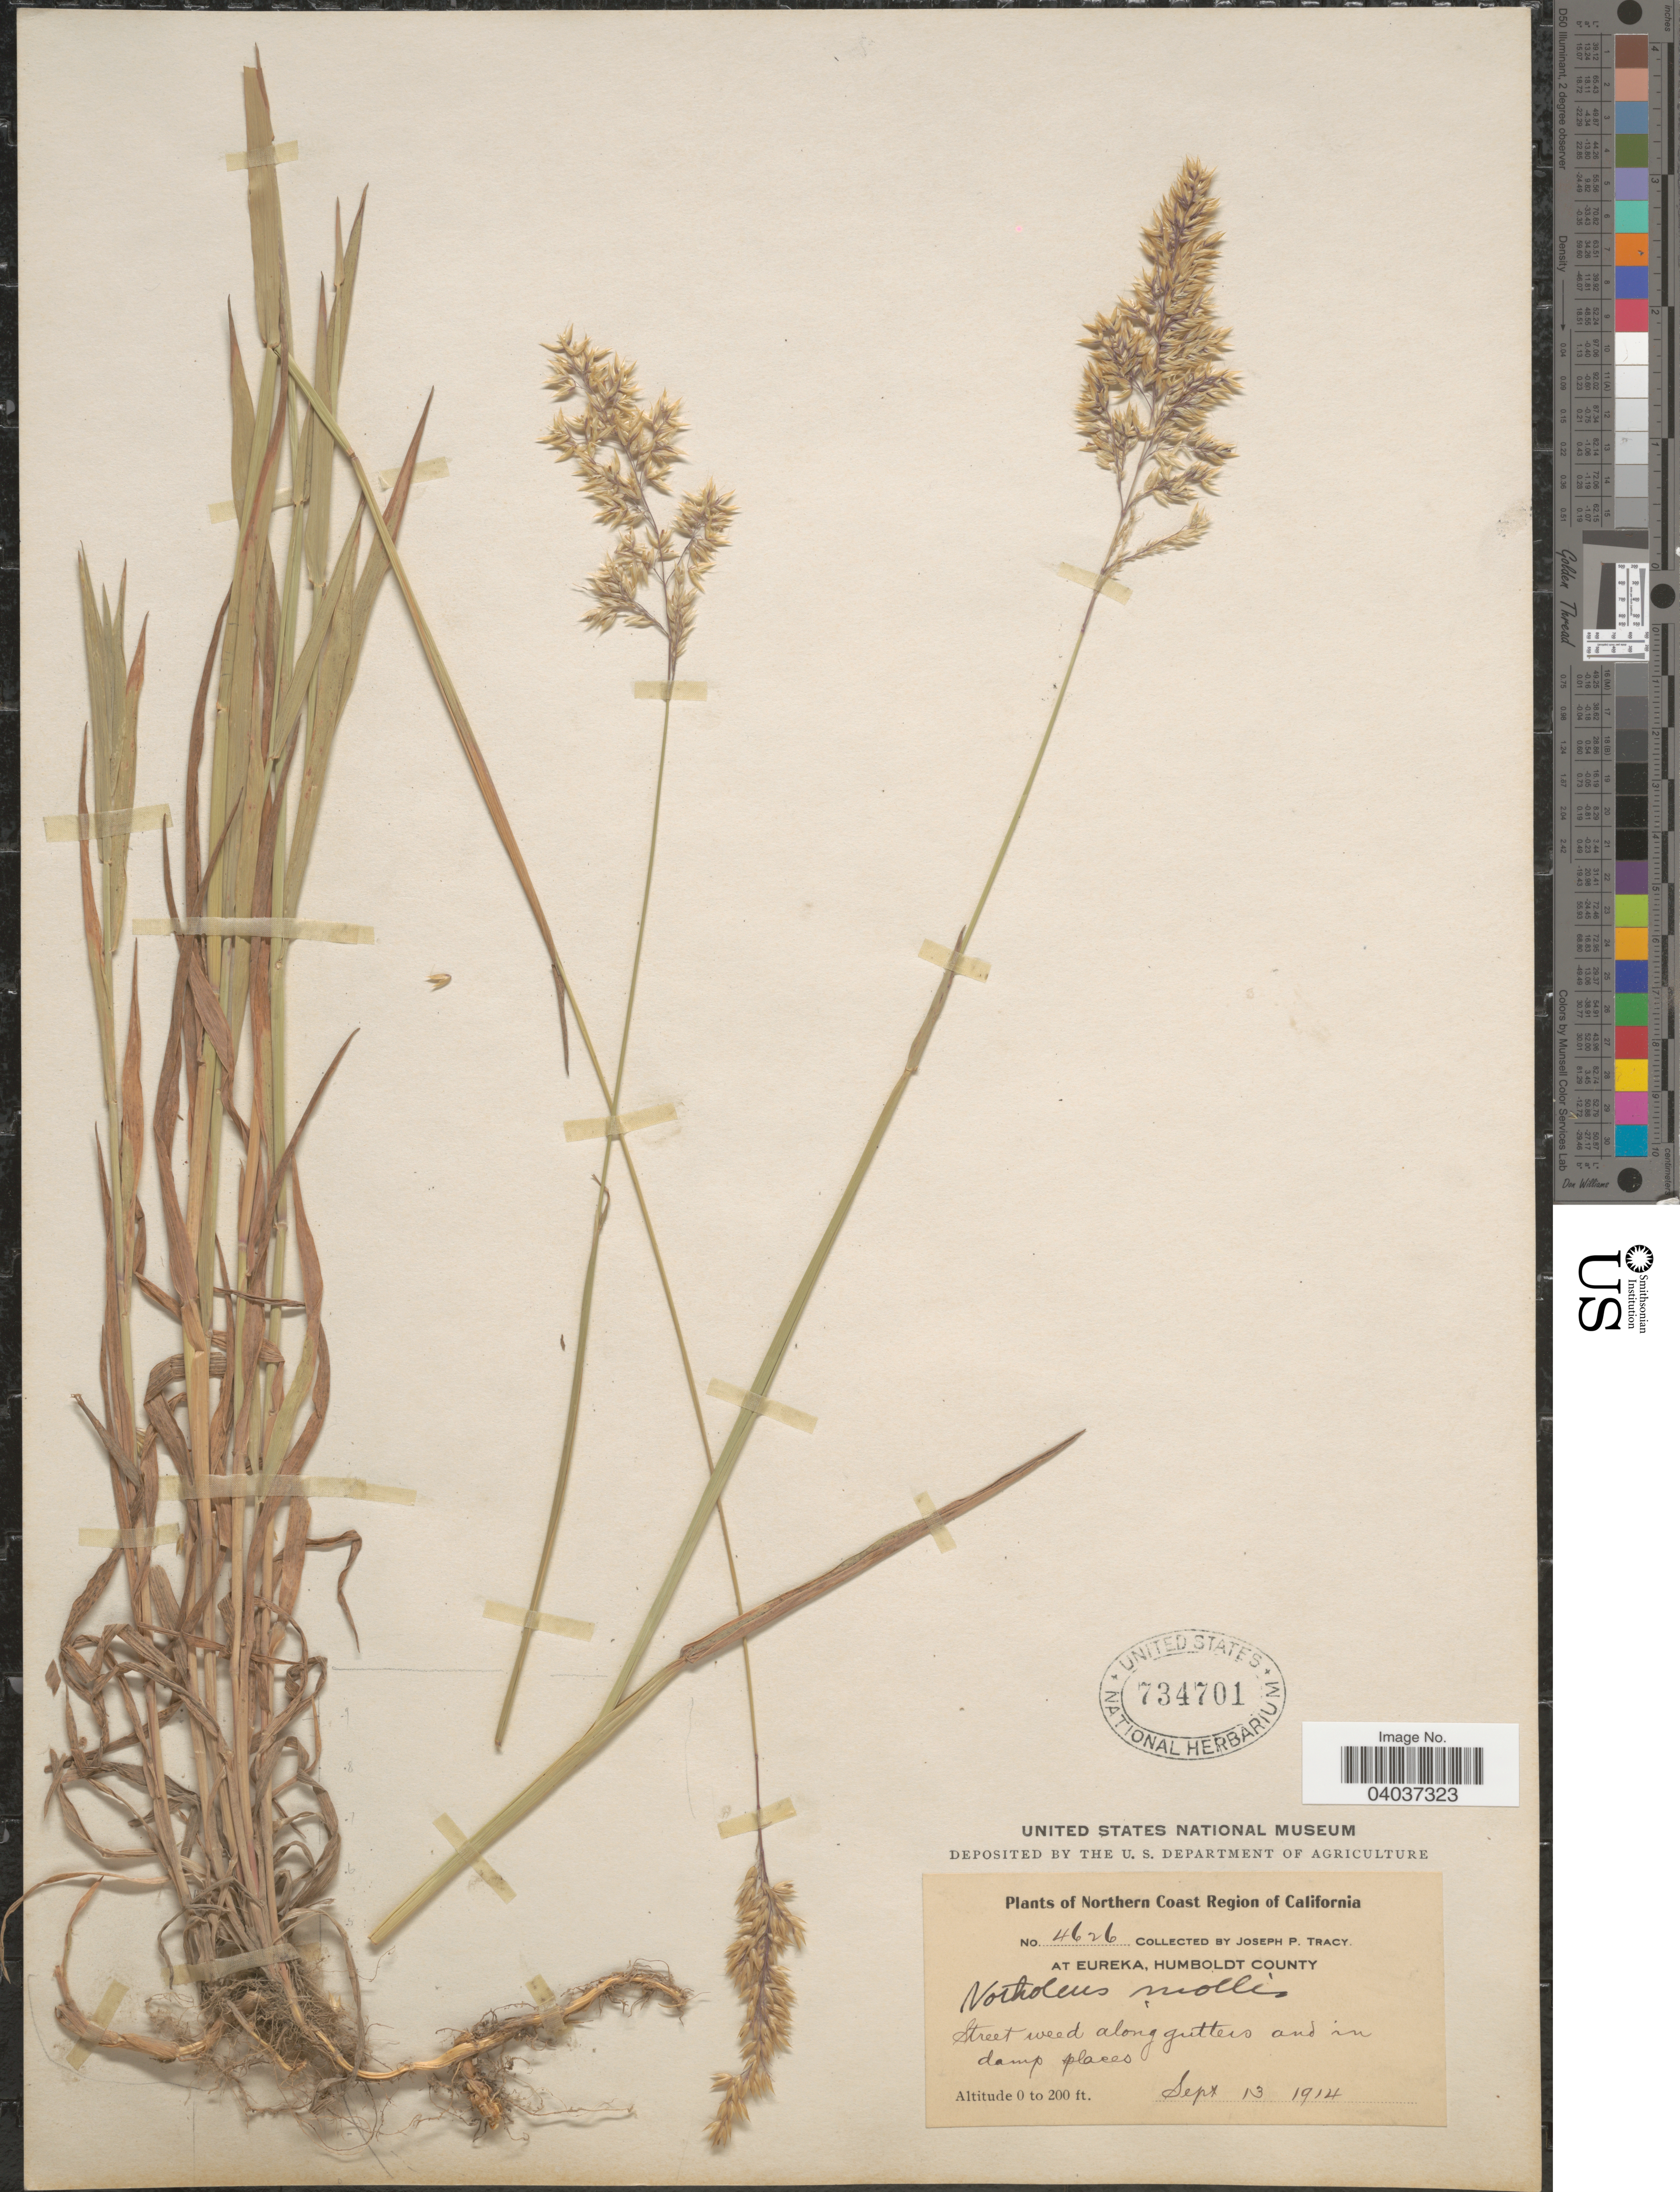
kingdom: Plantae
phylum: Tracheophyta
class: Liliopsida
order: Poales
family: Poaceae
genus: Holcus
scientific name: Holcus mollis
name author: L.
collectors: J. Tracy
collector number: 4626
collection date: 1914-09-13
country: United States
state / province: California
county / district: Humboldt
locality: Northern Coast Region of California. At Eureka, Humboldt County.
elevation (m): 0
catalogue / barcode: US 734701